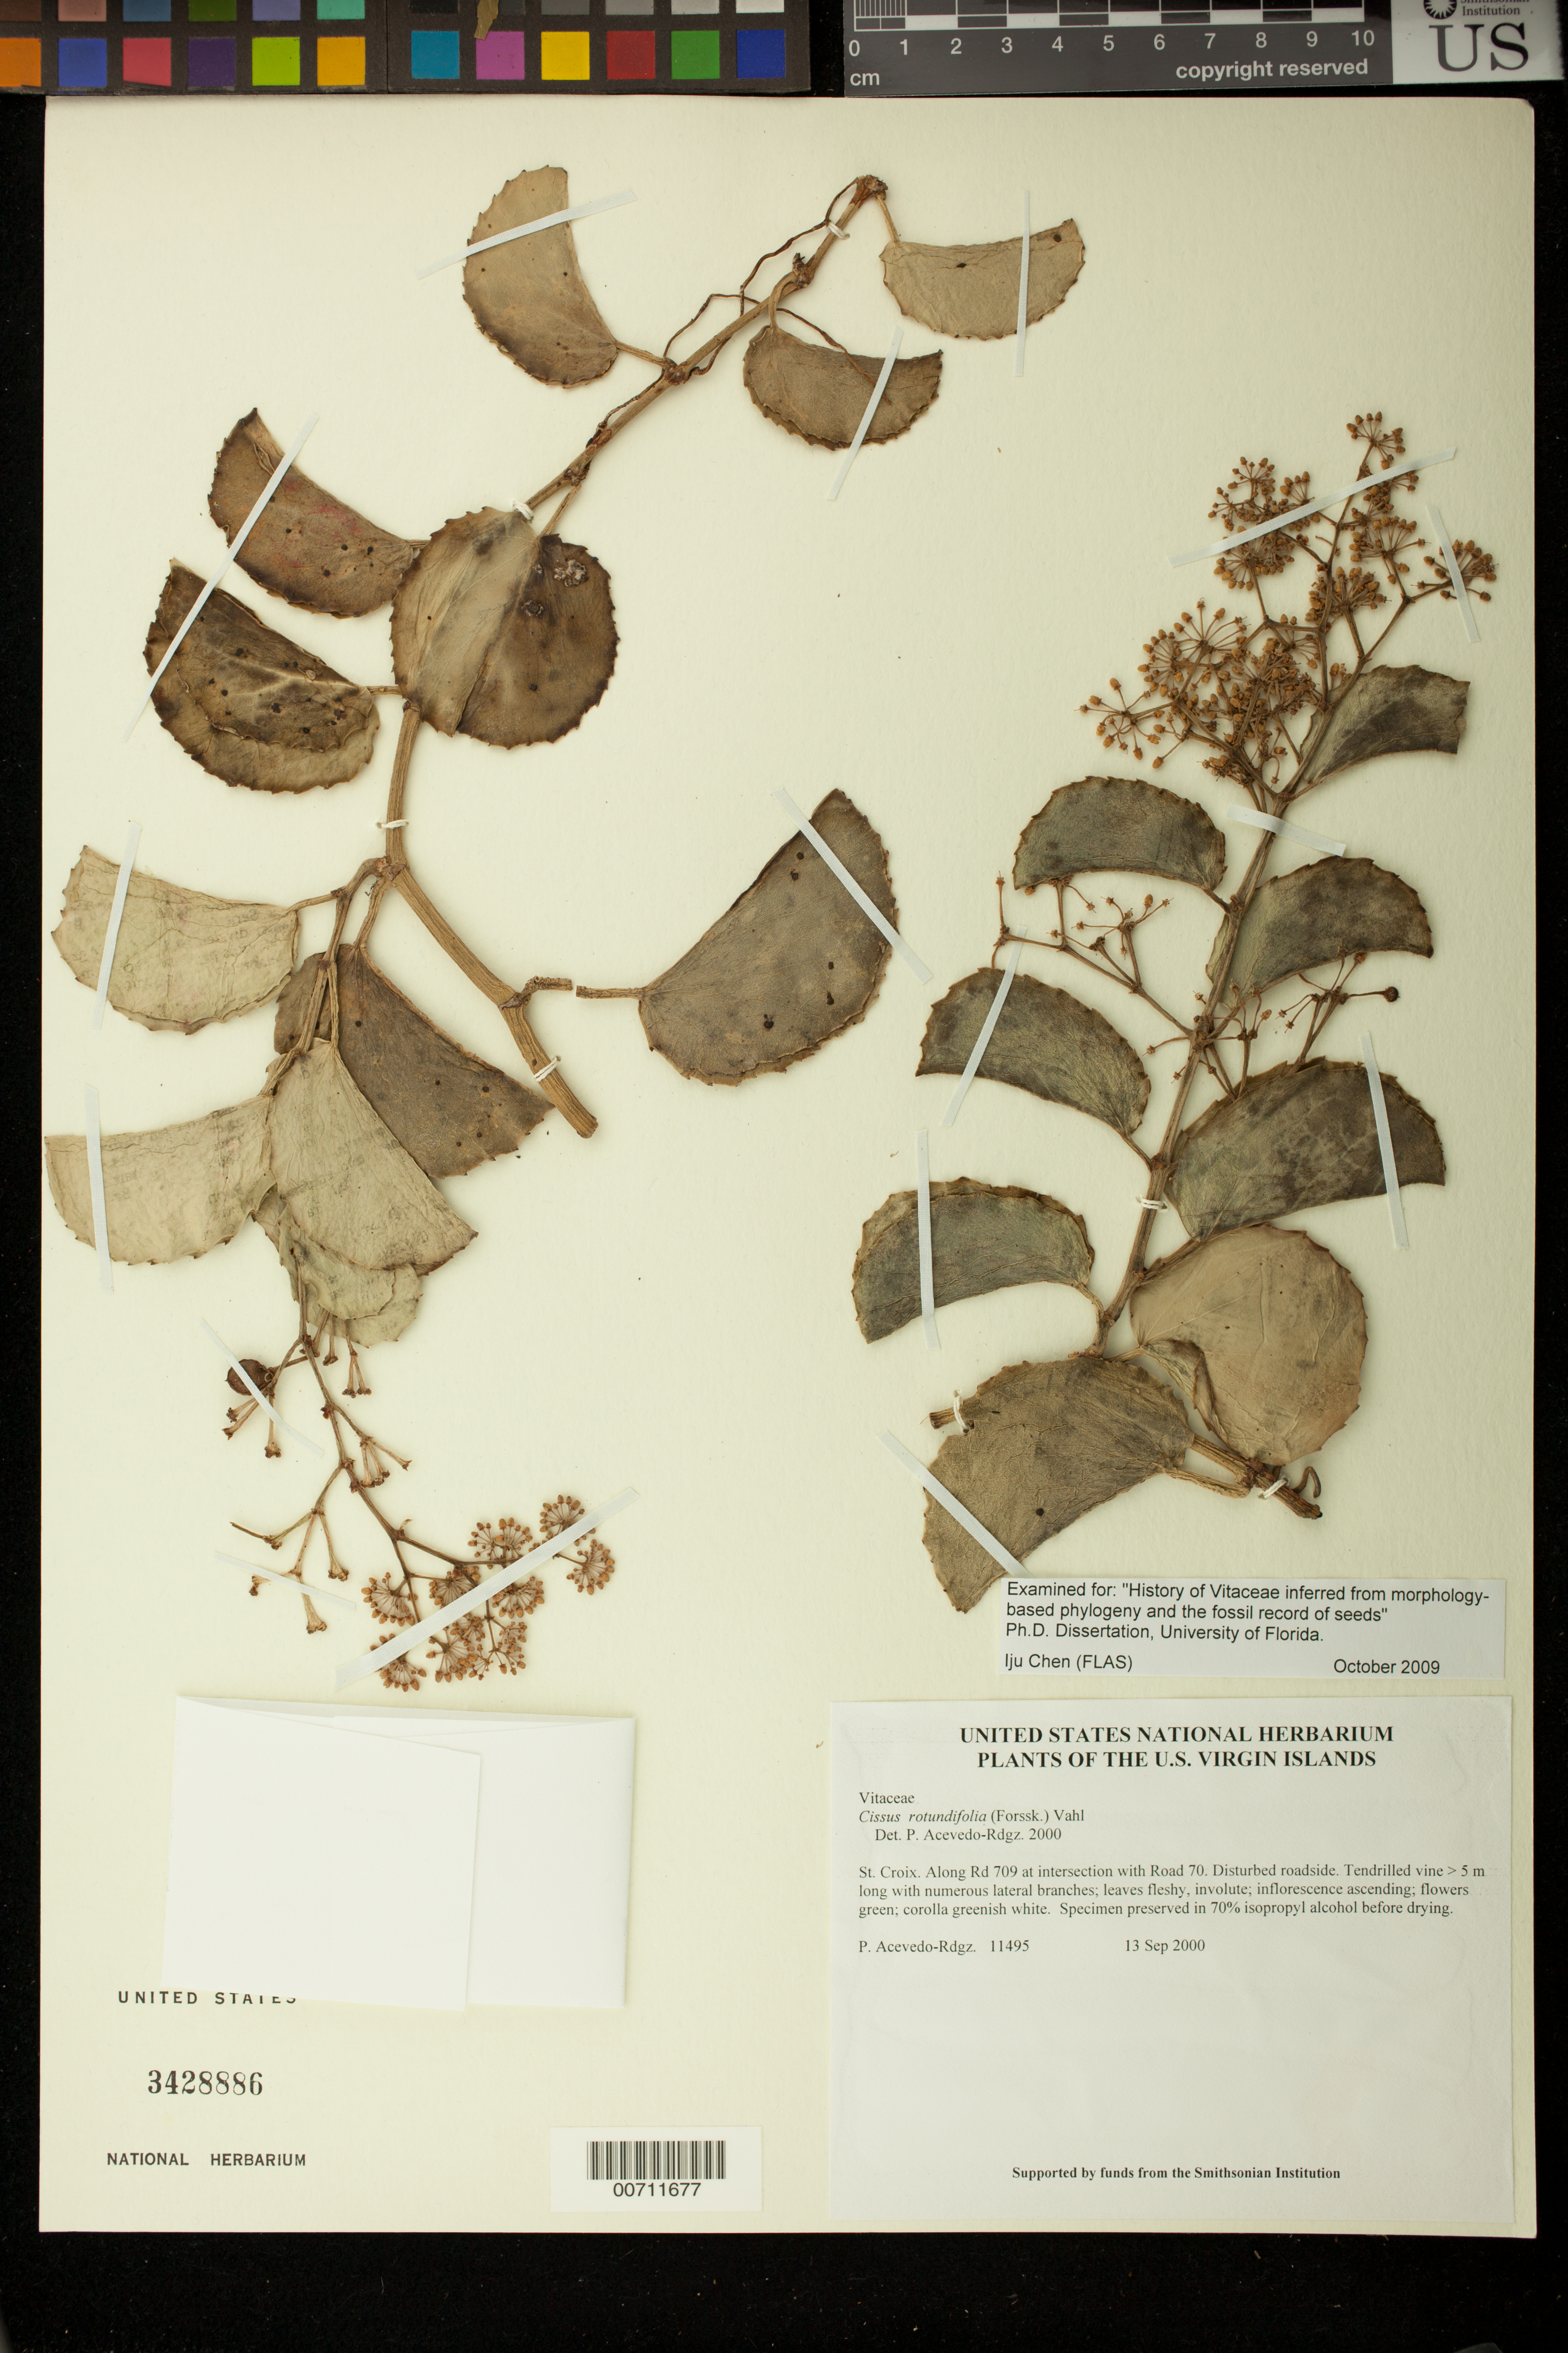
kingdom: Plantae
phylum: Tracheophyta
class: Magnoliopsida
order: Vitales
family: Vitaceae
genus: Cissus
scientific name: Cissus rotundifolia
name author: (Forssk.) Vahl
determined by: Acevedo-Rodríguez, P., (BOT), Smithsonian Institution - National Museum of Natural History (UNITED STATES)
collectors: P. Acevedo-Rodr.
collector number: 11495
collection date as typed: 13 Sep 2000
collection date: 2000-09-13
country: U.S. Virgin Islands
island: St. Croix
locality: Along Rd 709 at intersection with Road 70.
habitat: Disturbed roadside.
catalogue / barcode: US 3428886